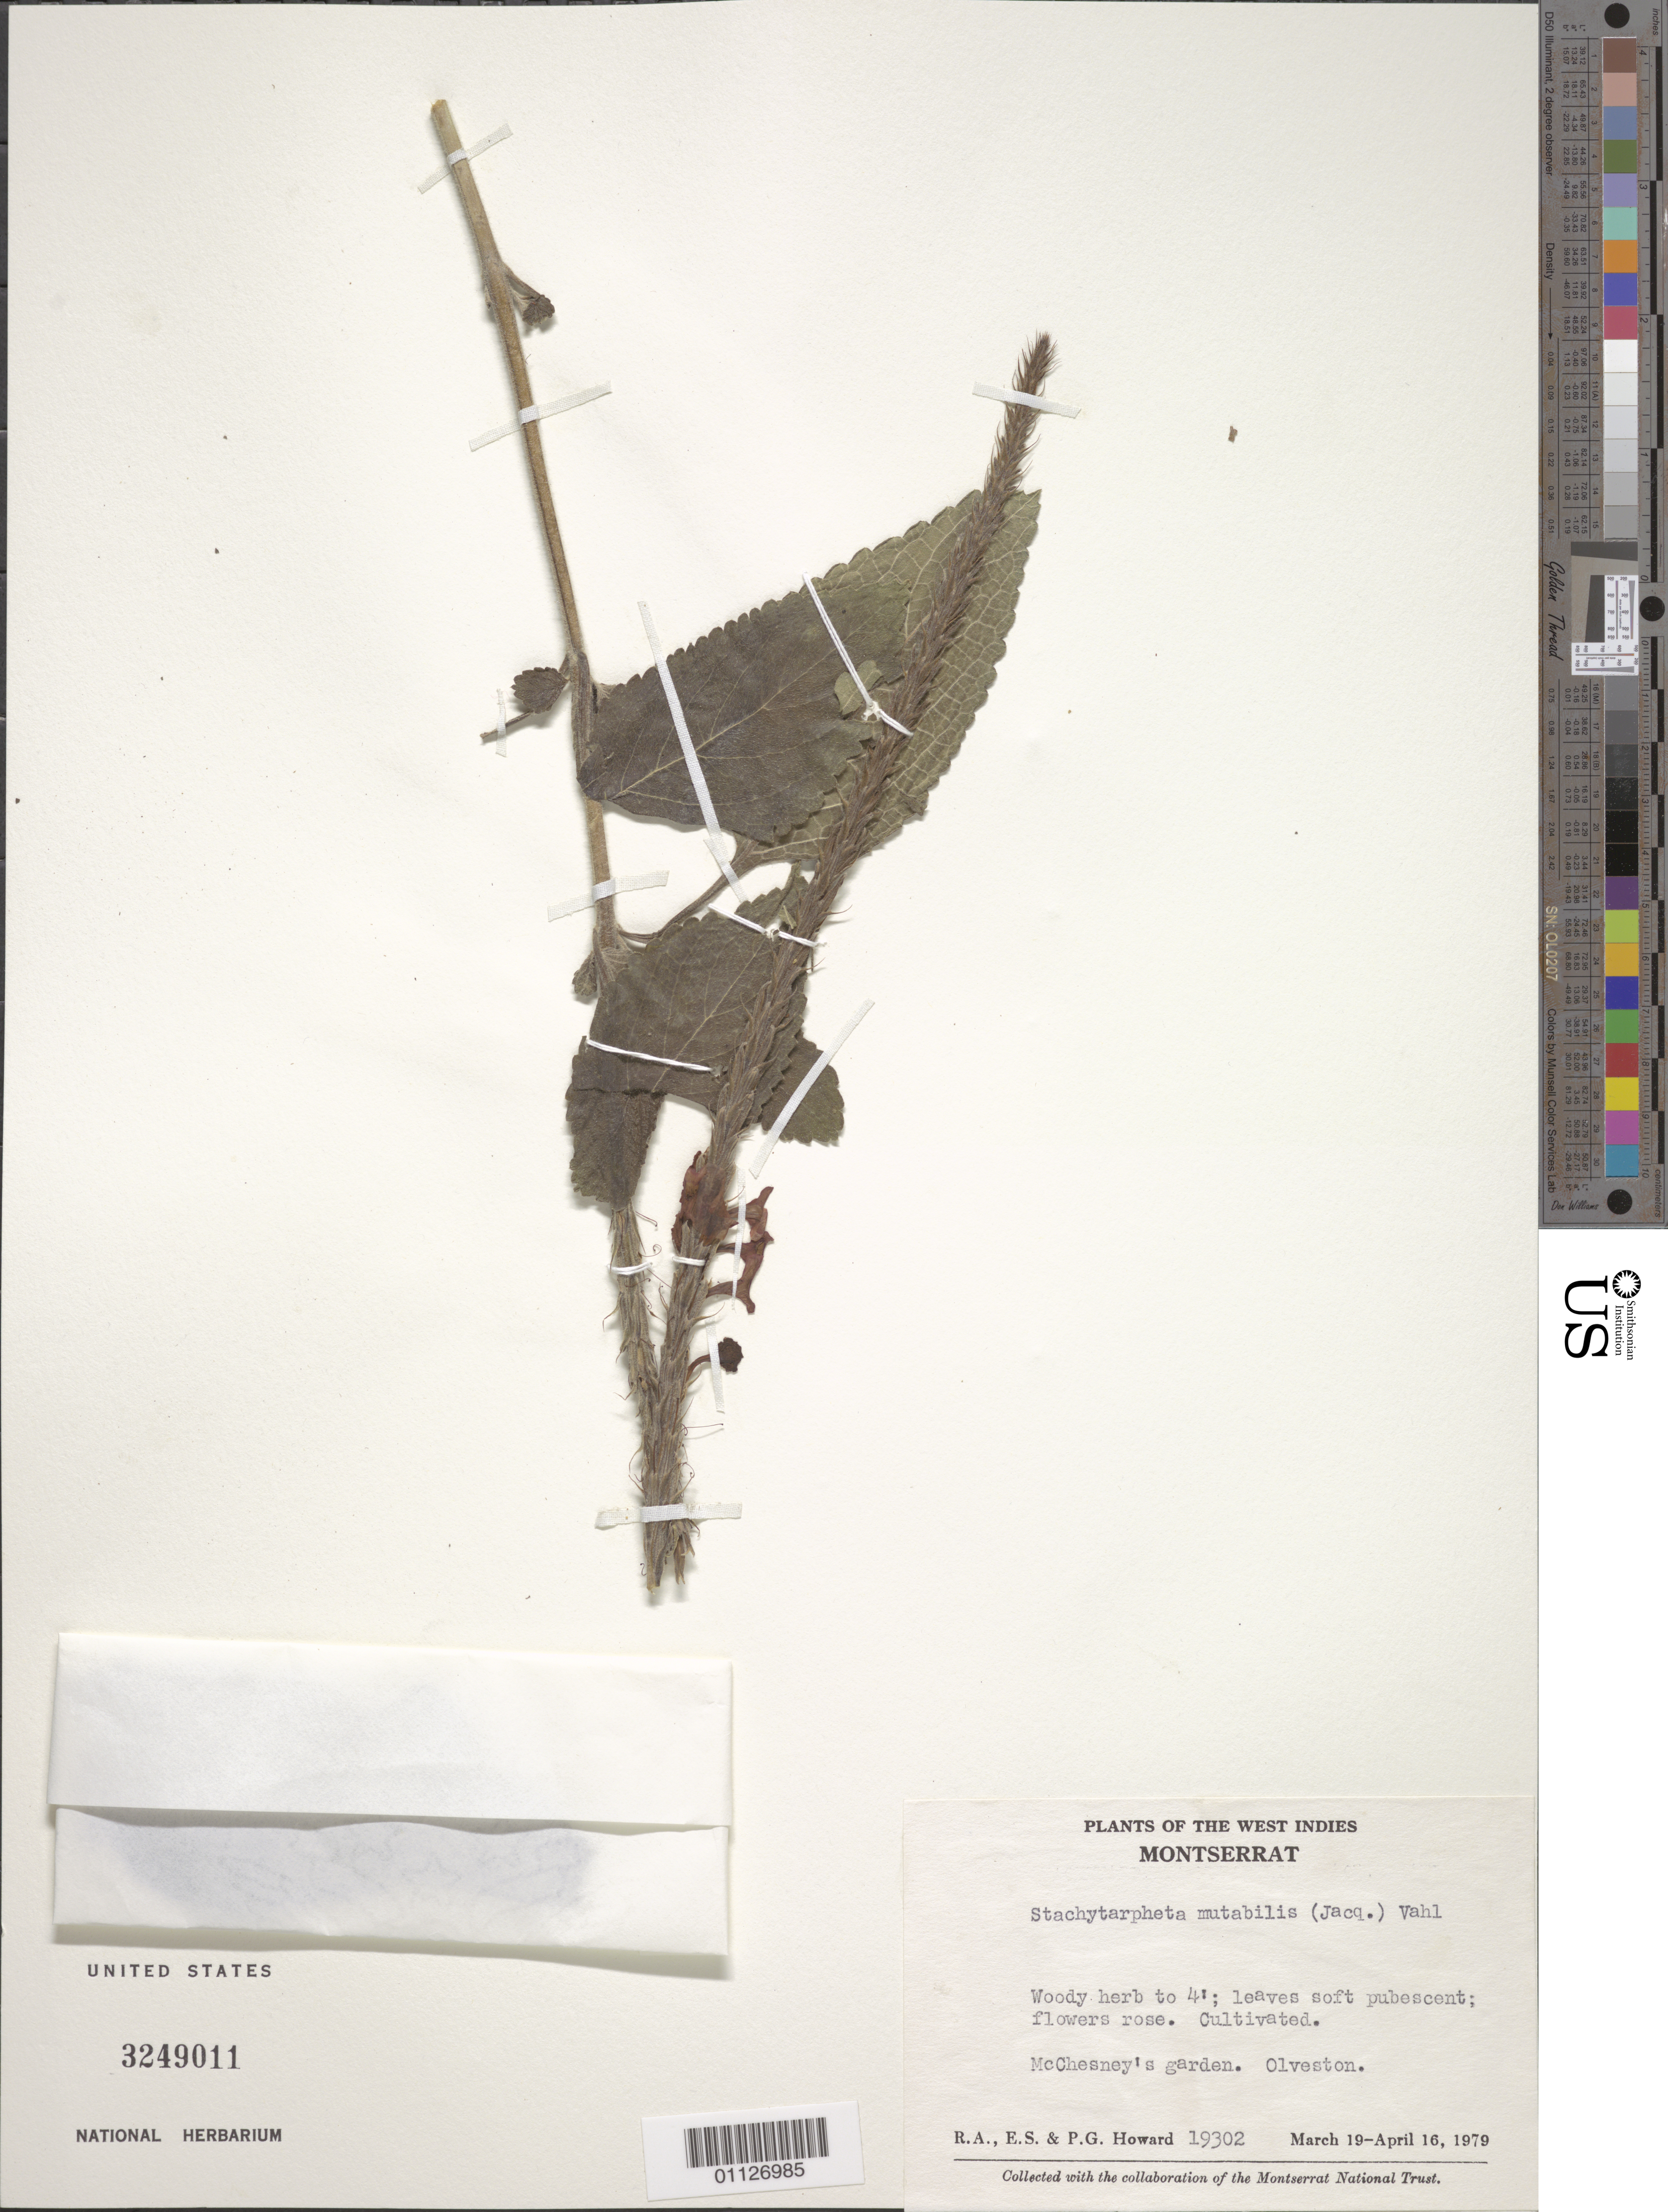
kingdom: Plantae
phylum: Tracheophyta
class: Magnoliopsida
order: Lamiales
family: Verbenaceae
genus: Stachytarpheta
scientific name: Stachytarpheta mutabilis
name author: (Jacq.) Vahl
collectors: R. A. Howard, E. S. Howard & P. Howard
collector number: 19302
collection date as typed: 19 Mar 1979 to 16 Apr 1979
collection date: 1979-03-19/1979-04-16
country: Montserrat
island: Montserrat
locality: McChesney's Garden, Olveston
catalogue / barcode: US 3249011